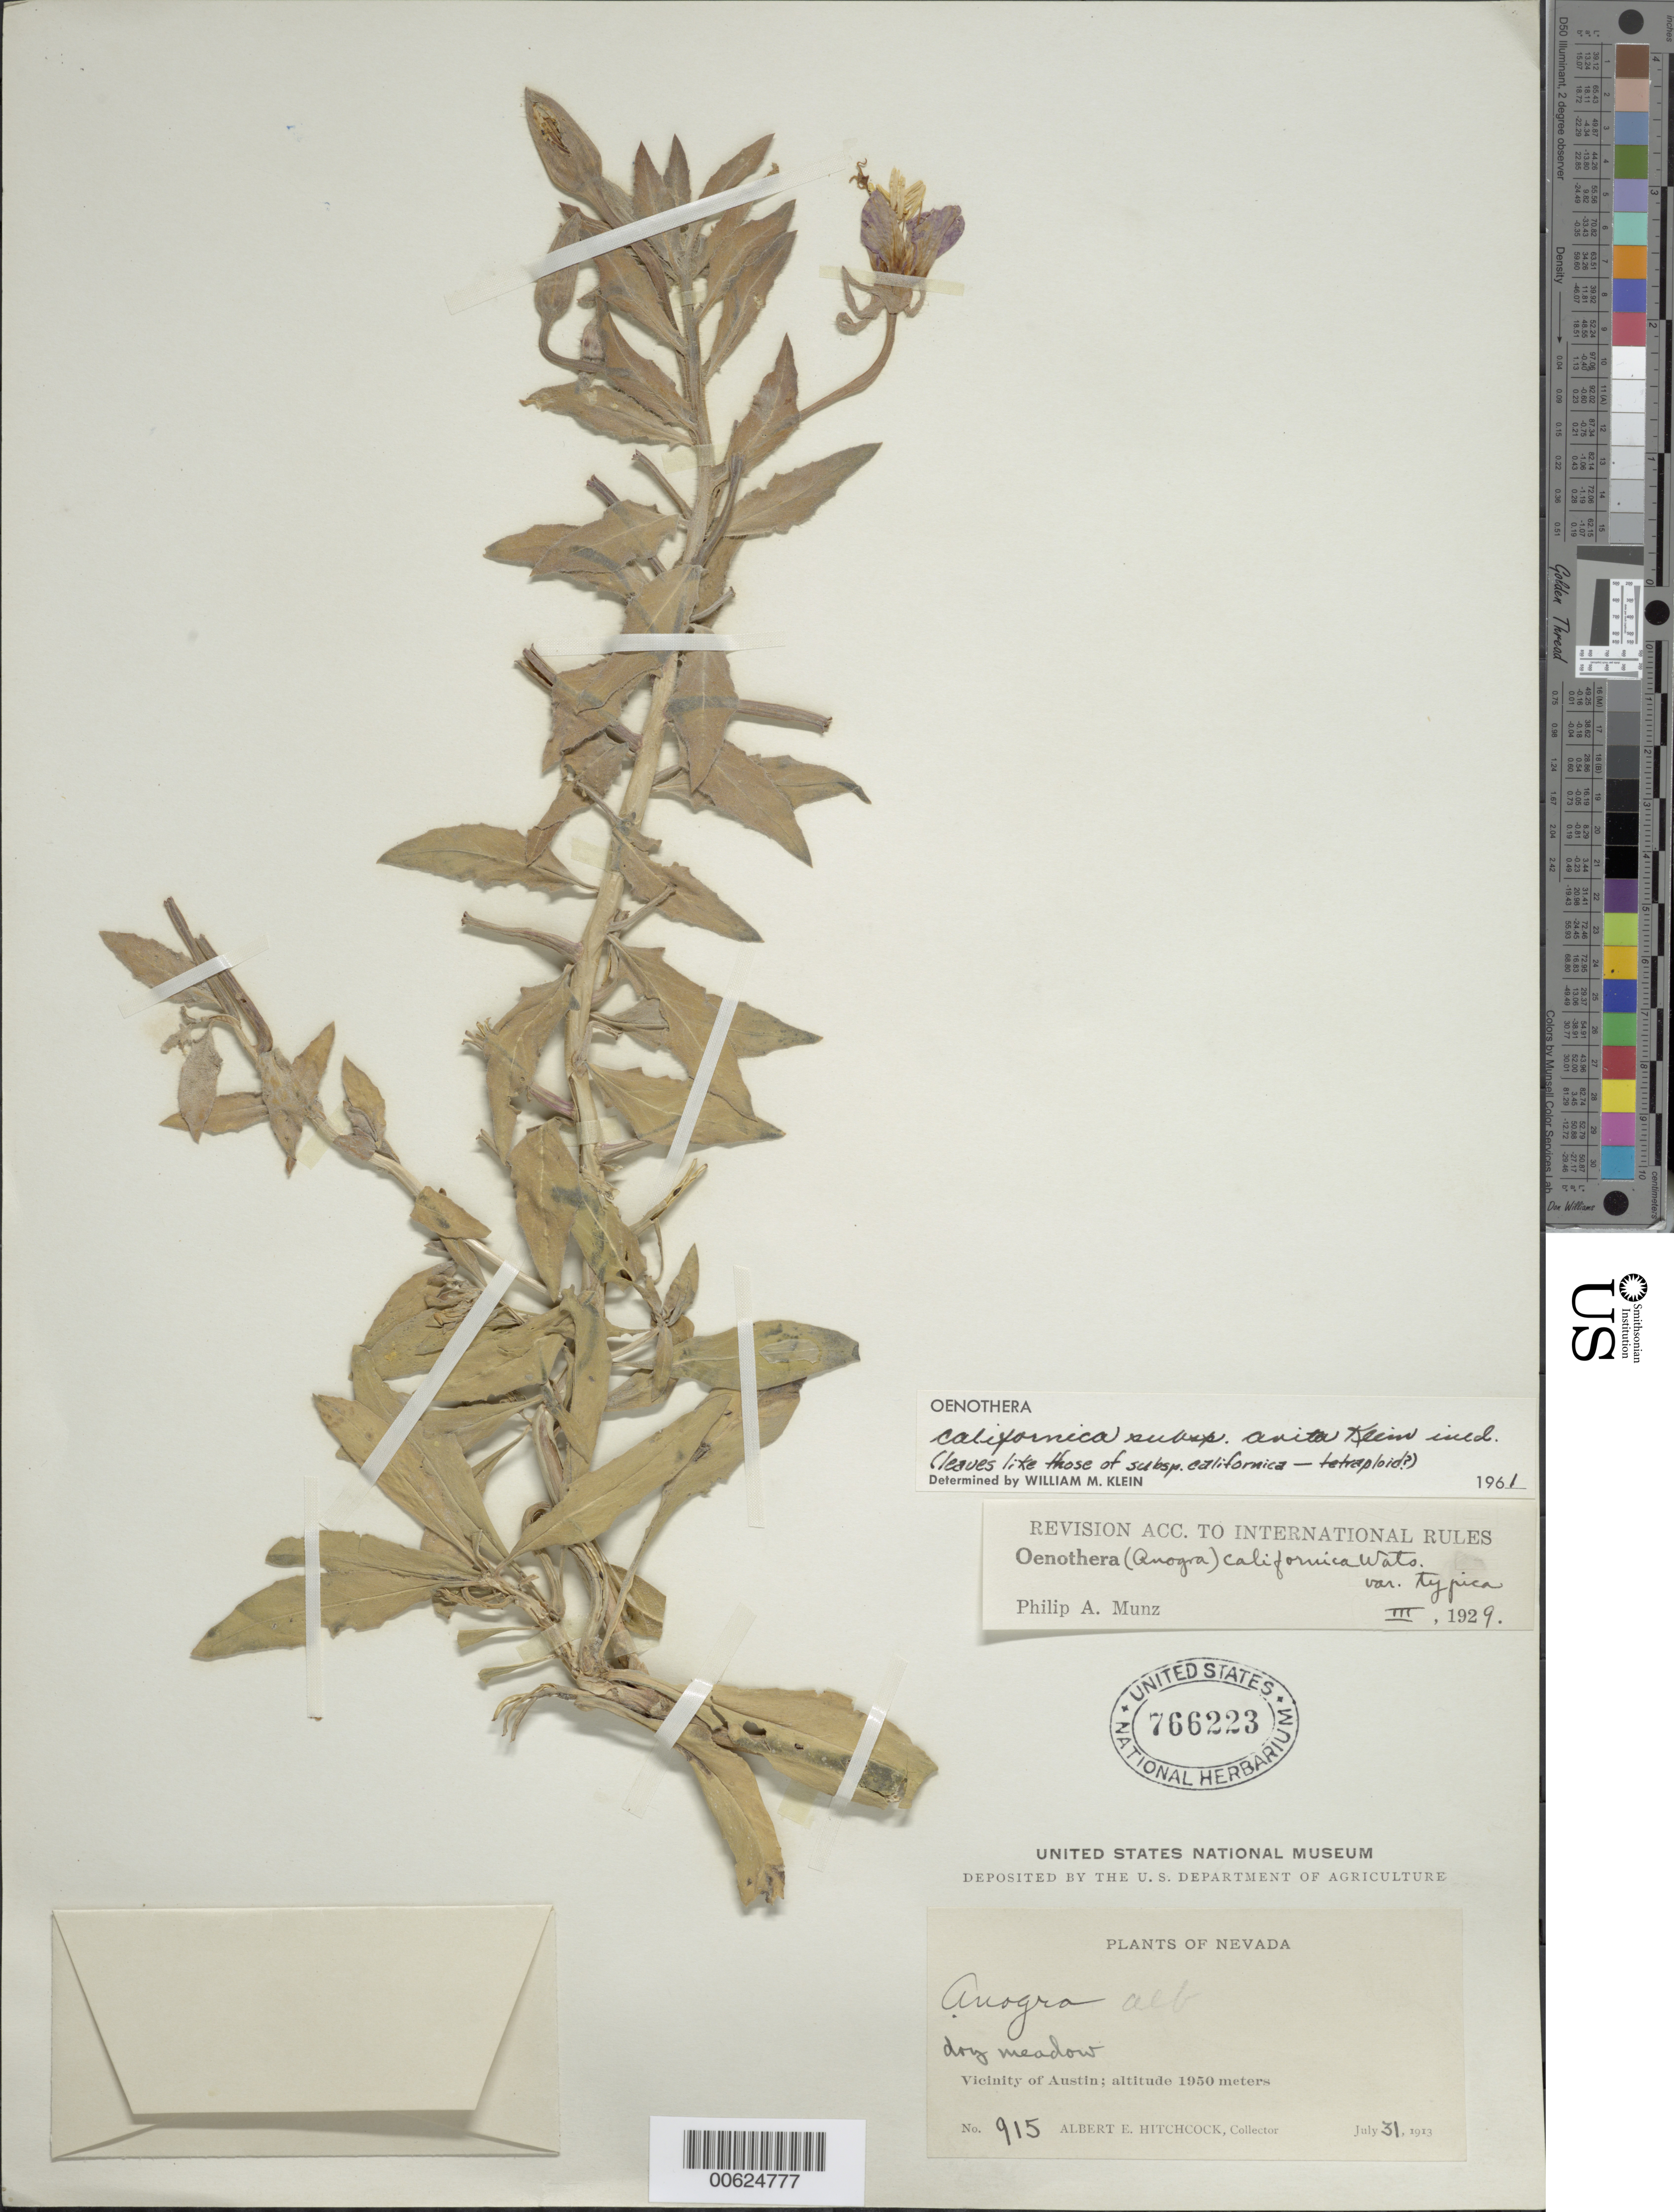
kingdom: Plantae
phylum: Tracheophyta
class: Magnoliopsida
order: Myrtales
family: Onagraceae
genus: Oenothera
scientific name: Oenothera avita subsp. avita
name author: (W.M. Klein) W.M. Klein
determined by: Wagner, W. L., (BOT), Smithsonian Institution - National Museum of Natural History (UNITED STATES)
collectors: A. S. Hitchcock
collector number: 915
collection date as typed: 31 Jul 1913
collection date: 1913-07-31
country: United States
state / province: Nevada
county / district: Lander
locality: Austin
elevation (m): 1950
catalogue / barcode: US 766223